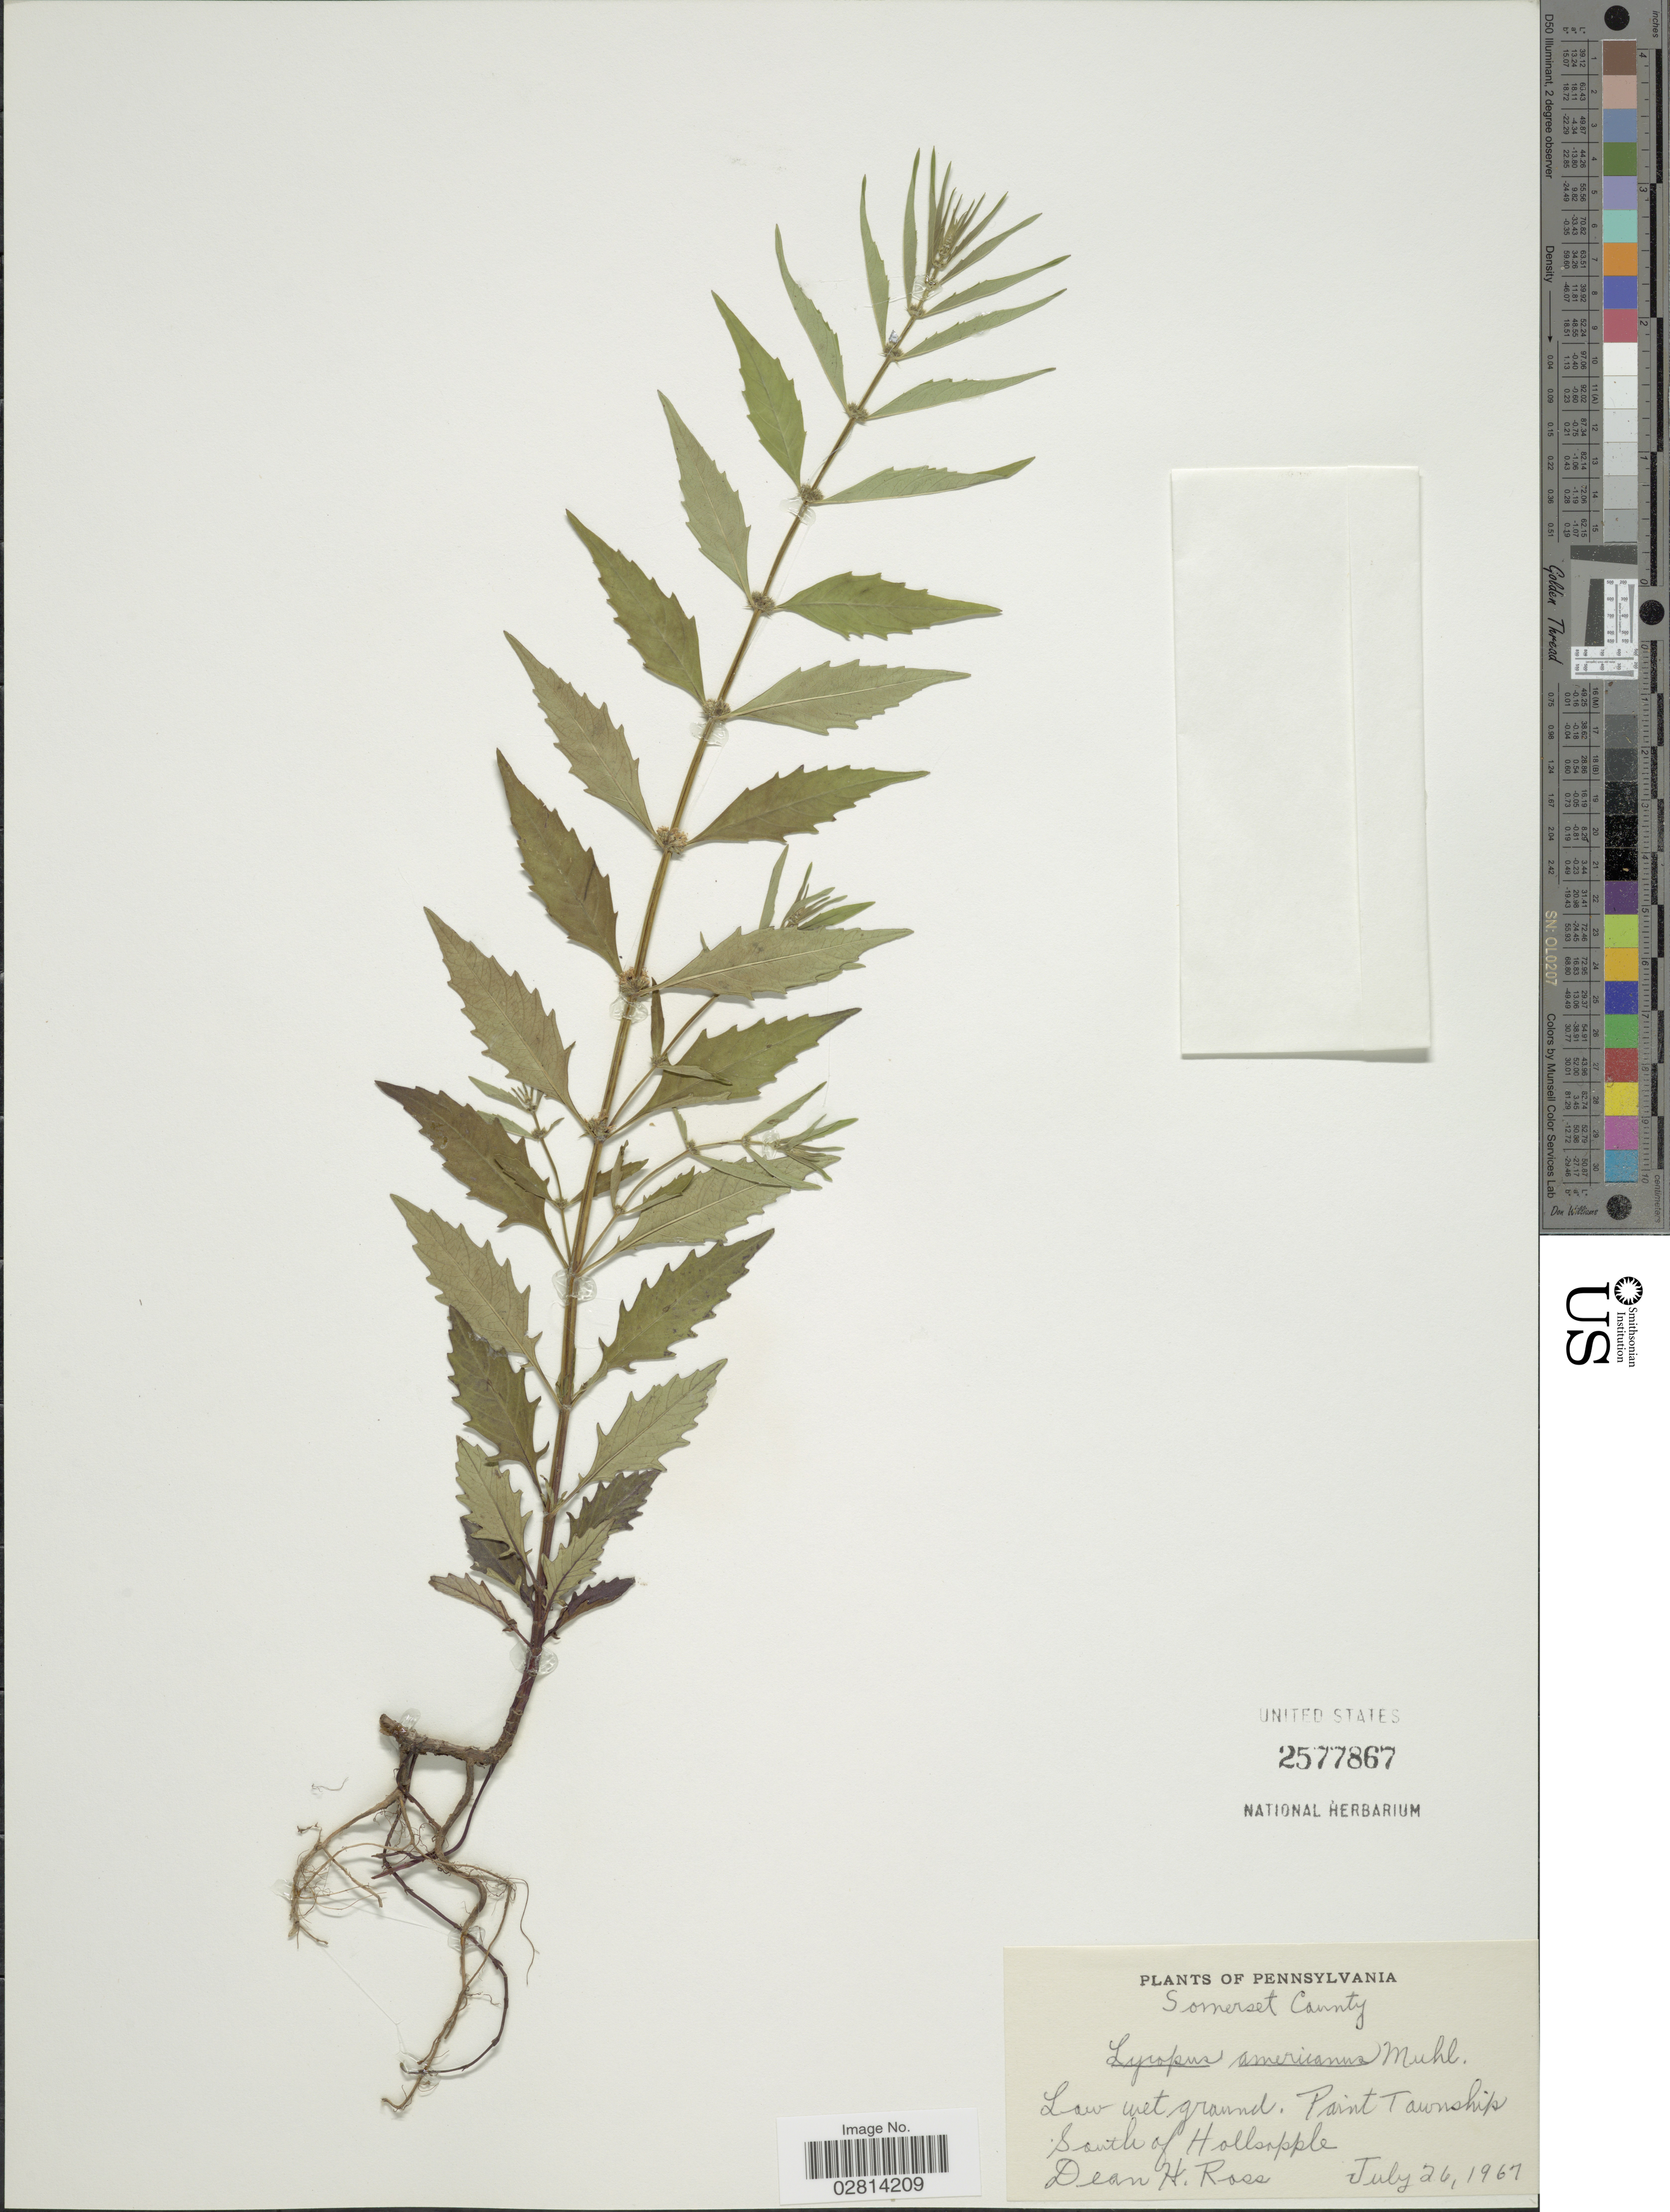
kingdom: Plantae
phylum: Tracheophyta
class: Magnoliopsida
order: Lamiales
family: Lamiaceae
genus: Lycopus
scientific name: Lycopus americanus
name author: Muhl. ex W.P.C. Barton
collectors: D. Ross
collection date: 1967-07-26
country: United States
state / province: Pennsylvania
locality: Somerset County, Point Township, South of Hollsopple.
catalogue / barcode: US 2577867